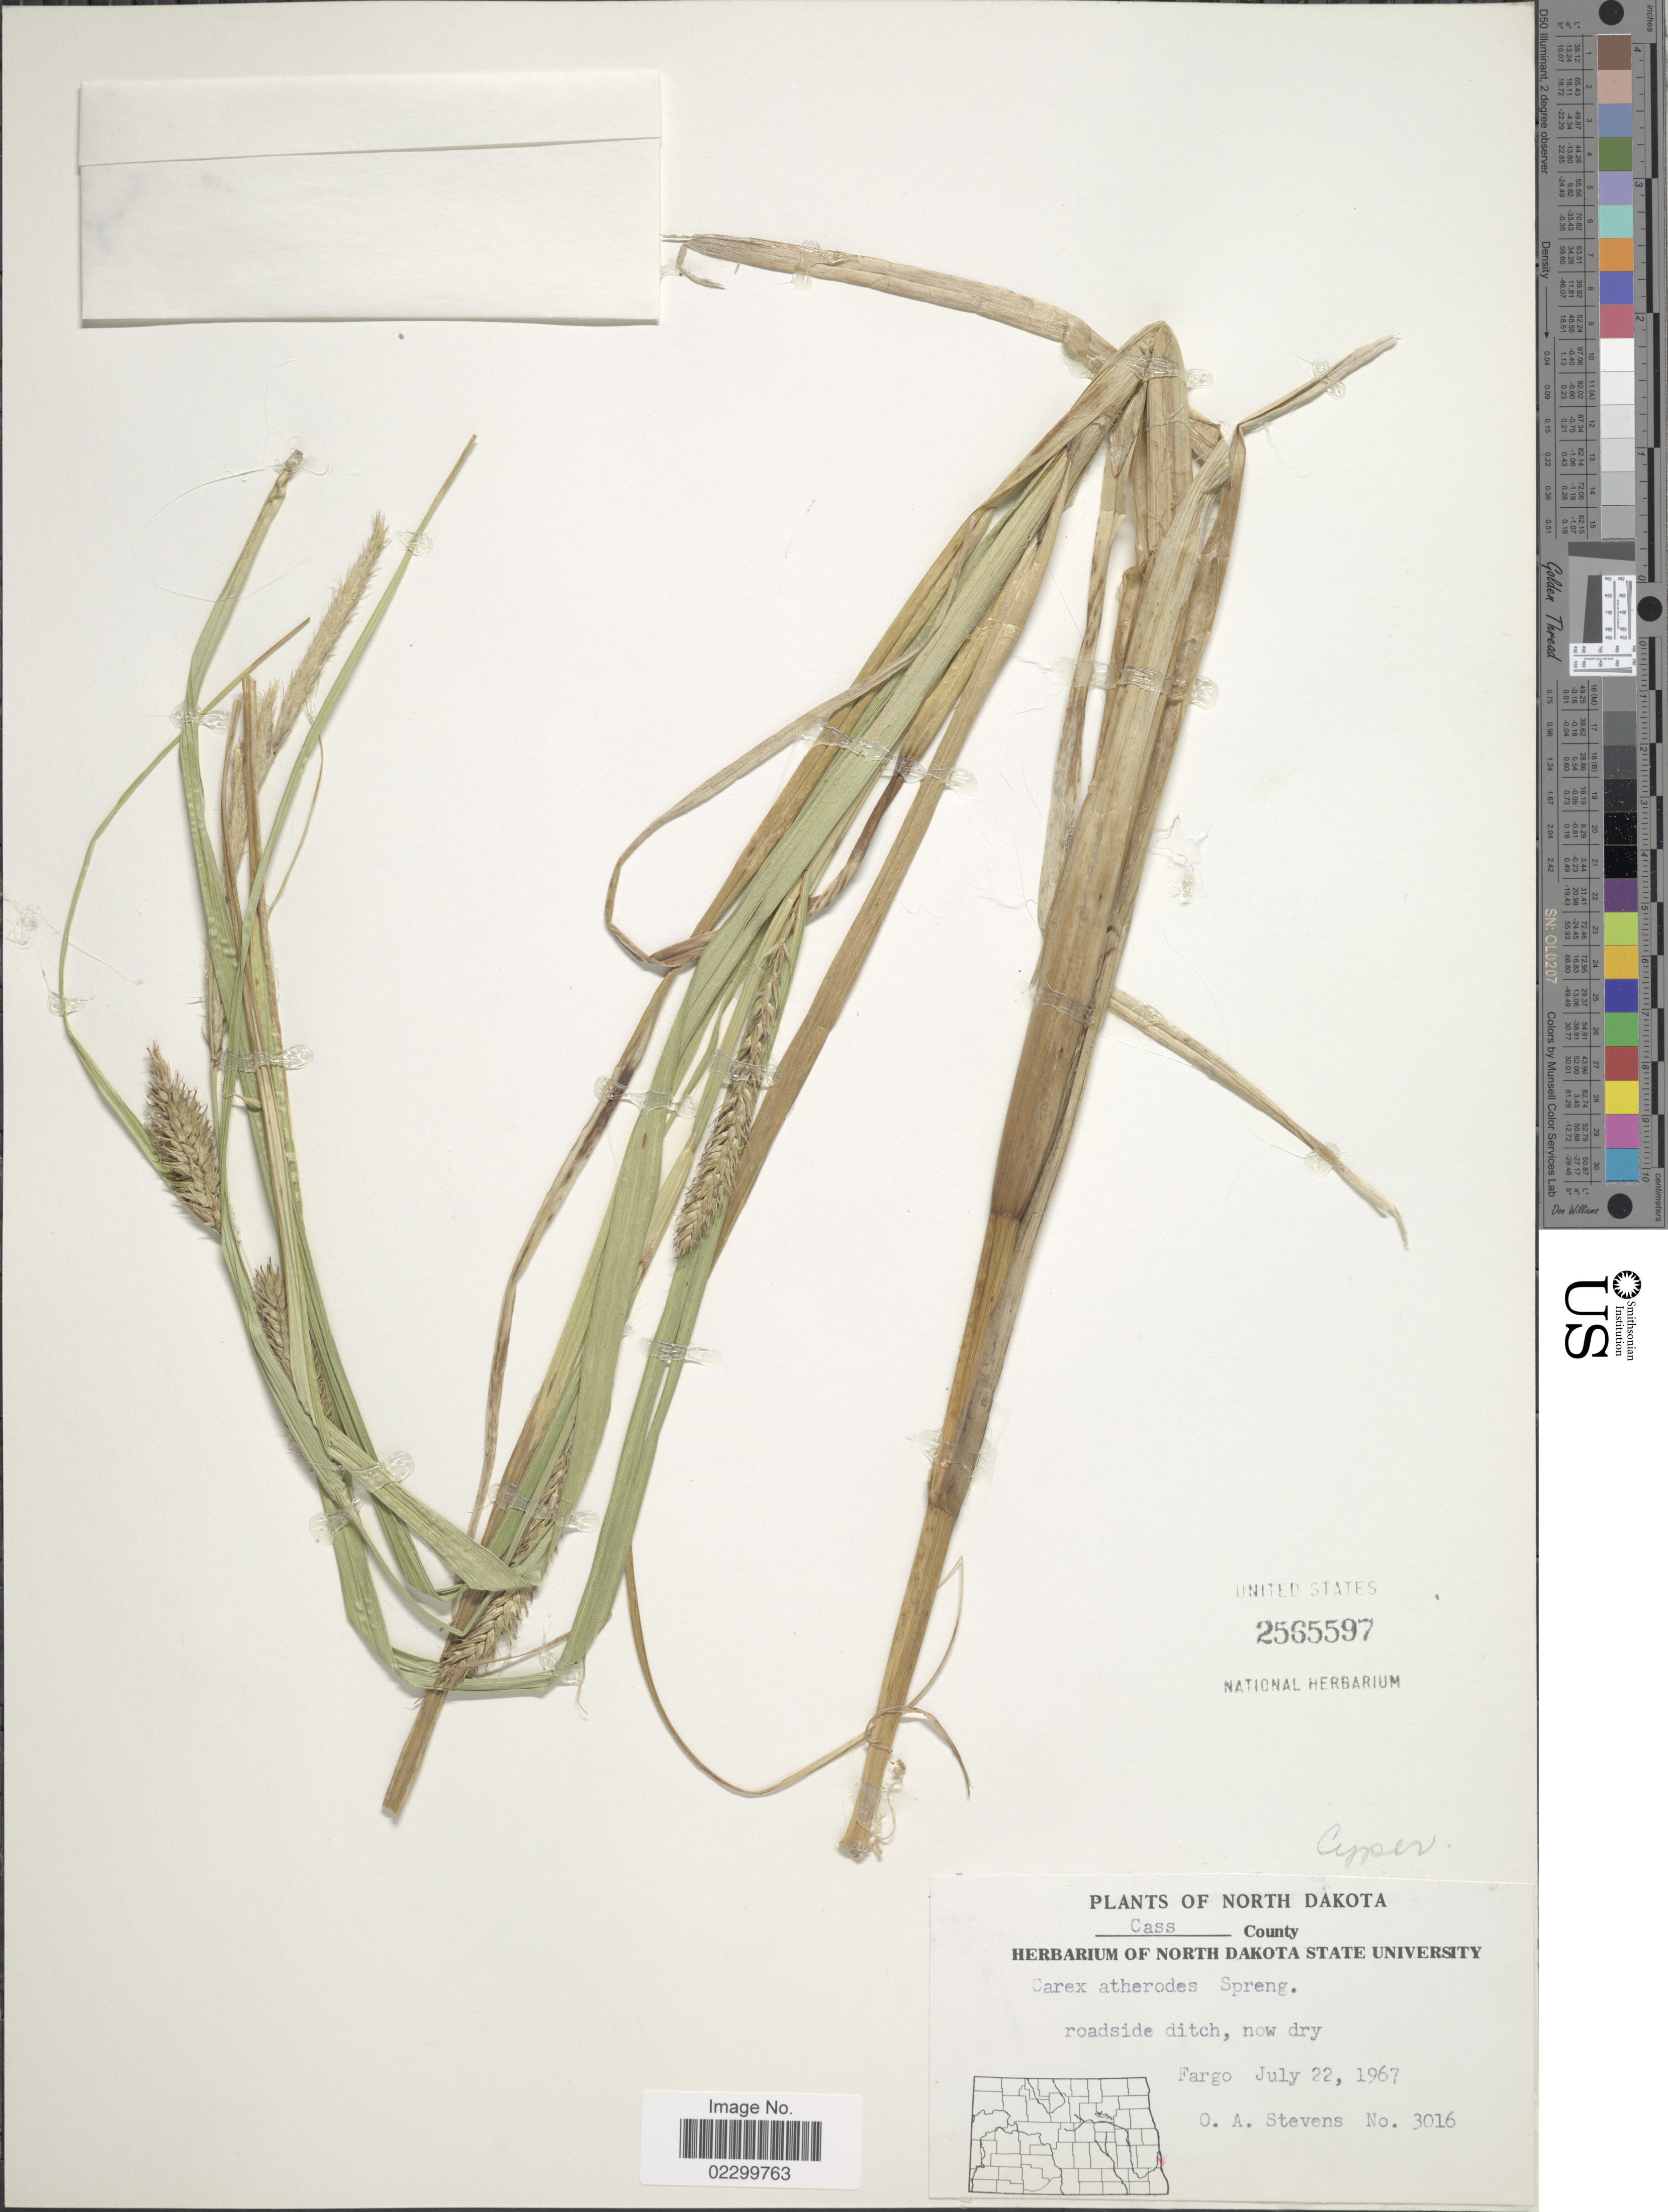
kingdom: Plantae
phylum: Tracheophyta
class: Liliopsida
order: Poales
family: Cyperaceae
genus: Carex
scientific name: Carex atherodes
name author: Spreng.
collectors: O. A. Stevens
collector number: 3016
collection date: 1967-07-22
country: United States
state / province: North Dakota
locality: Cass County, roadside ditch, now dry, Fargo.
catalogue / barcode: US 2565597